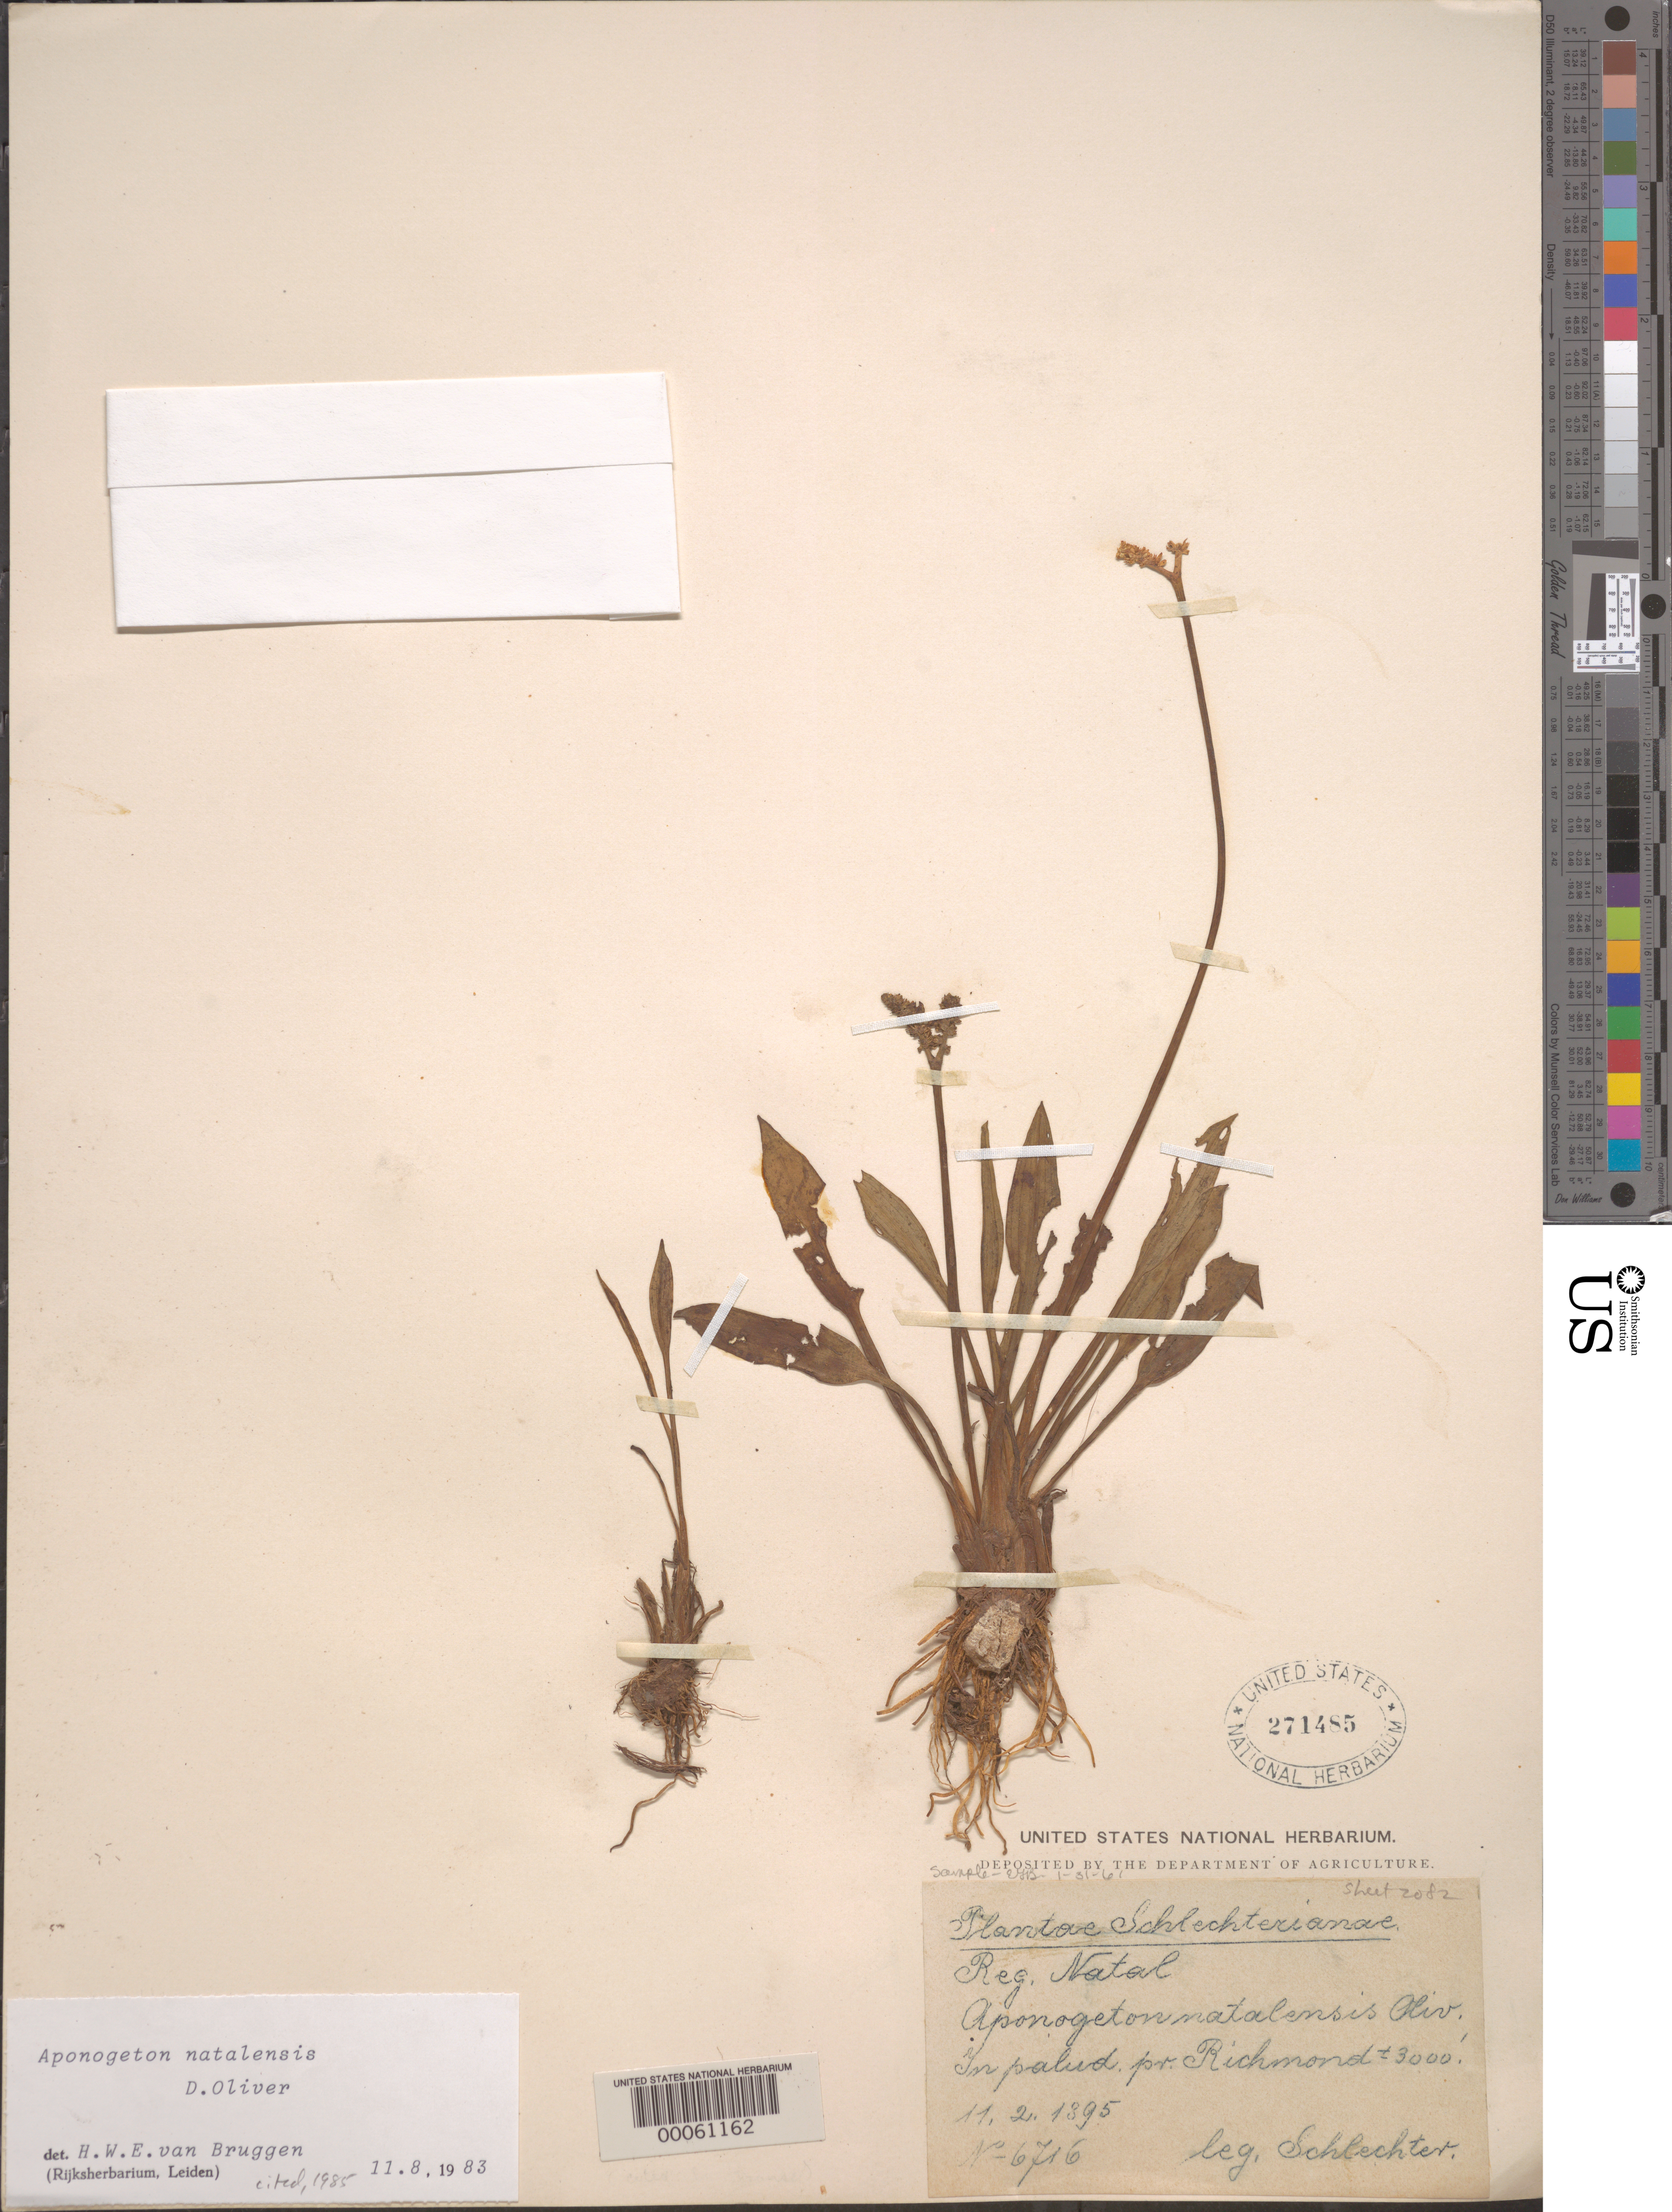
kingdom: Plantae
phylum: Tracheophyta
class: Liliopsida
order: Alismatales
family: Aponogetonaceae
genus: Aponogeton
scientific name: Aponogeton natalensis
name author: Oliv.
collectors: A. Schlechter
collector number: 6716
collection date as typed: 11 Feb 1895 or 02 Nov 1895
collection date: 1895-02-11 or 1895-11-02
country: South Africa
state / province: KwaZulu-Natal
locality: Near richmond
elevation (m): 914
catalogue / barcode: US 271485